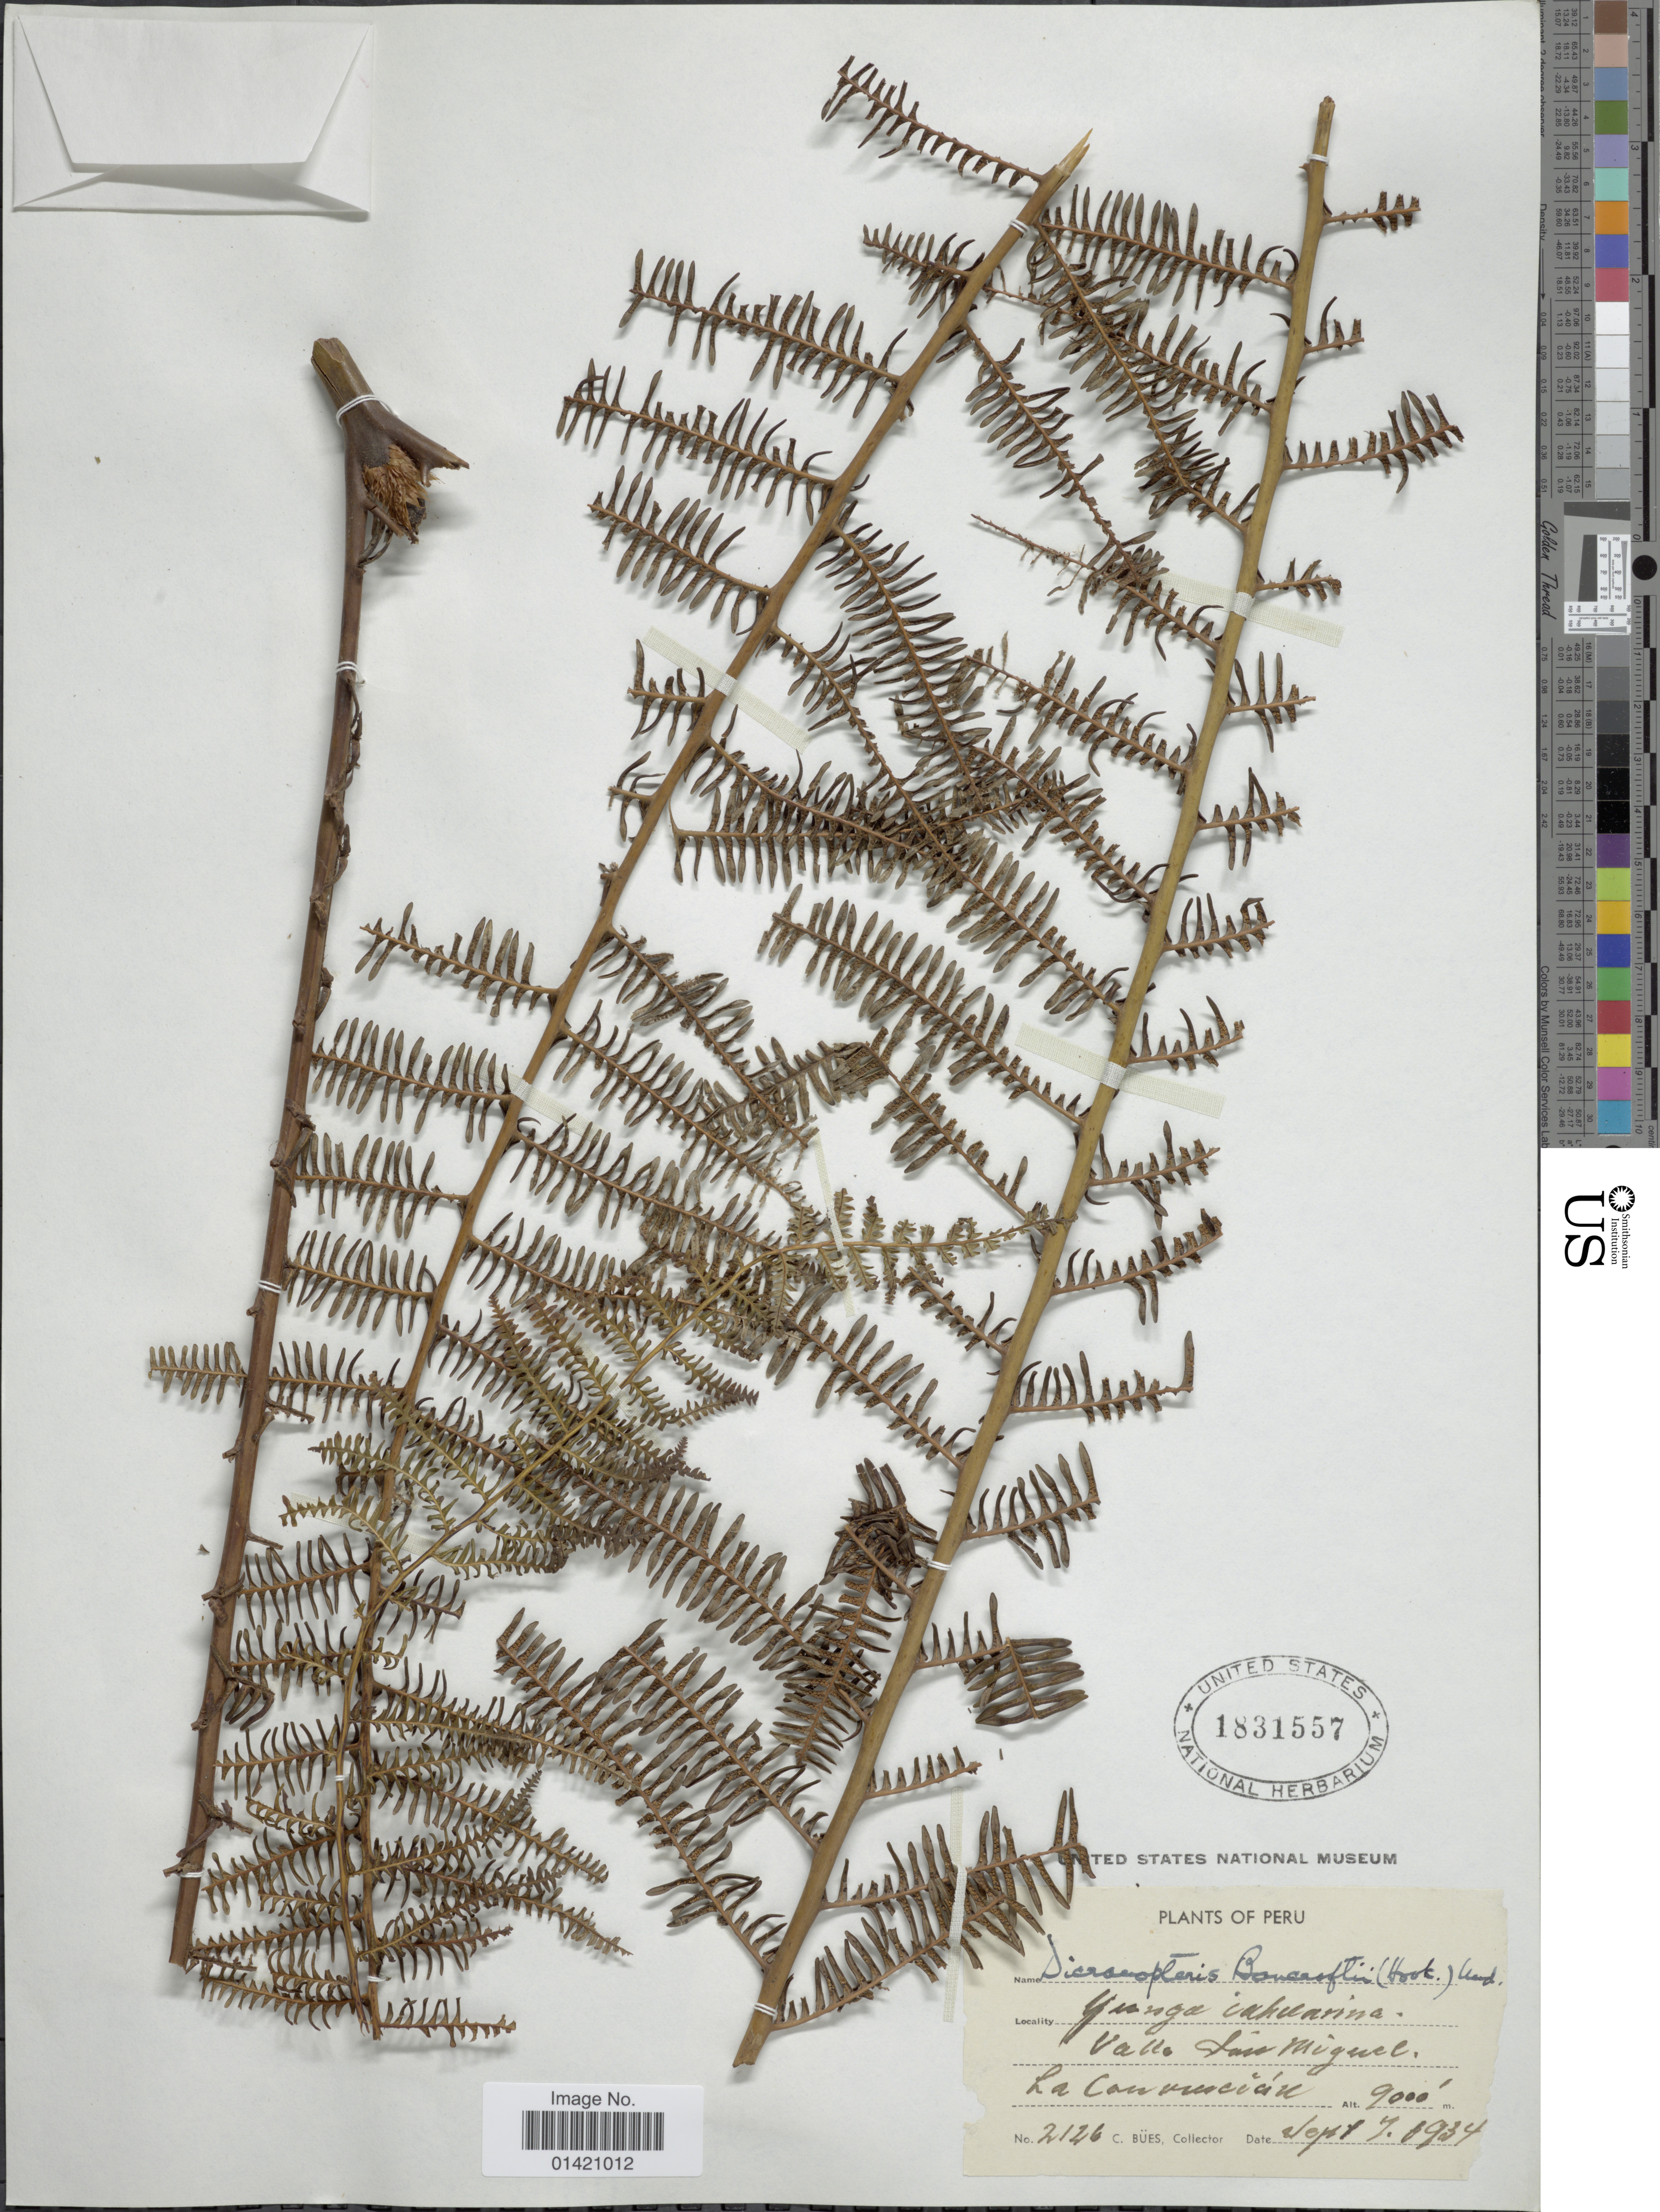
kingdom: Plantae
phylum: Tracheophyta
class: Polypodiopsida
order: Gleicheniales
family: Gleicheniaceae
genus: Diplopterygium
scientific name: Diplopterygium bancroftii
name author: (Hook.) A.R. Sm.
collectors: C. Bues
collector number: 2126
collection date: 1934-09-07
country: Peru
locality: Yunga cahuarina. Valle San Miguel, La Convención,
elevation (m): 2743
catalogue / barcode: US 1831557